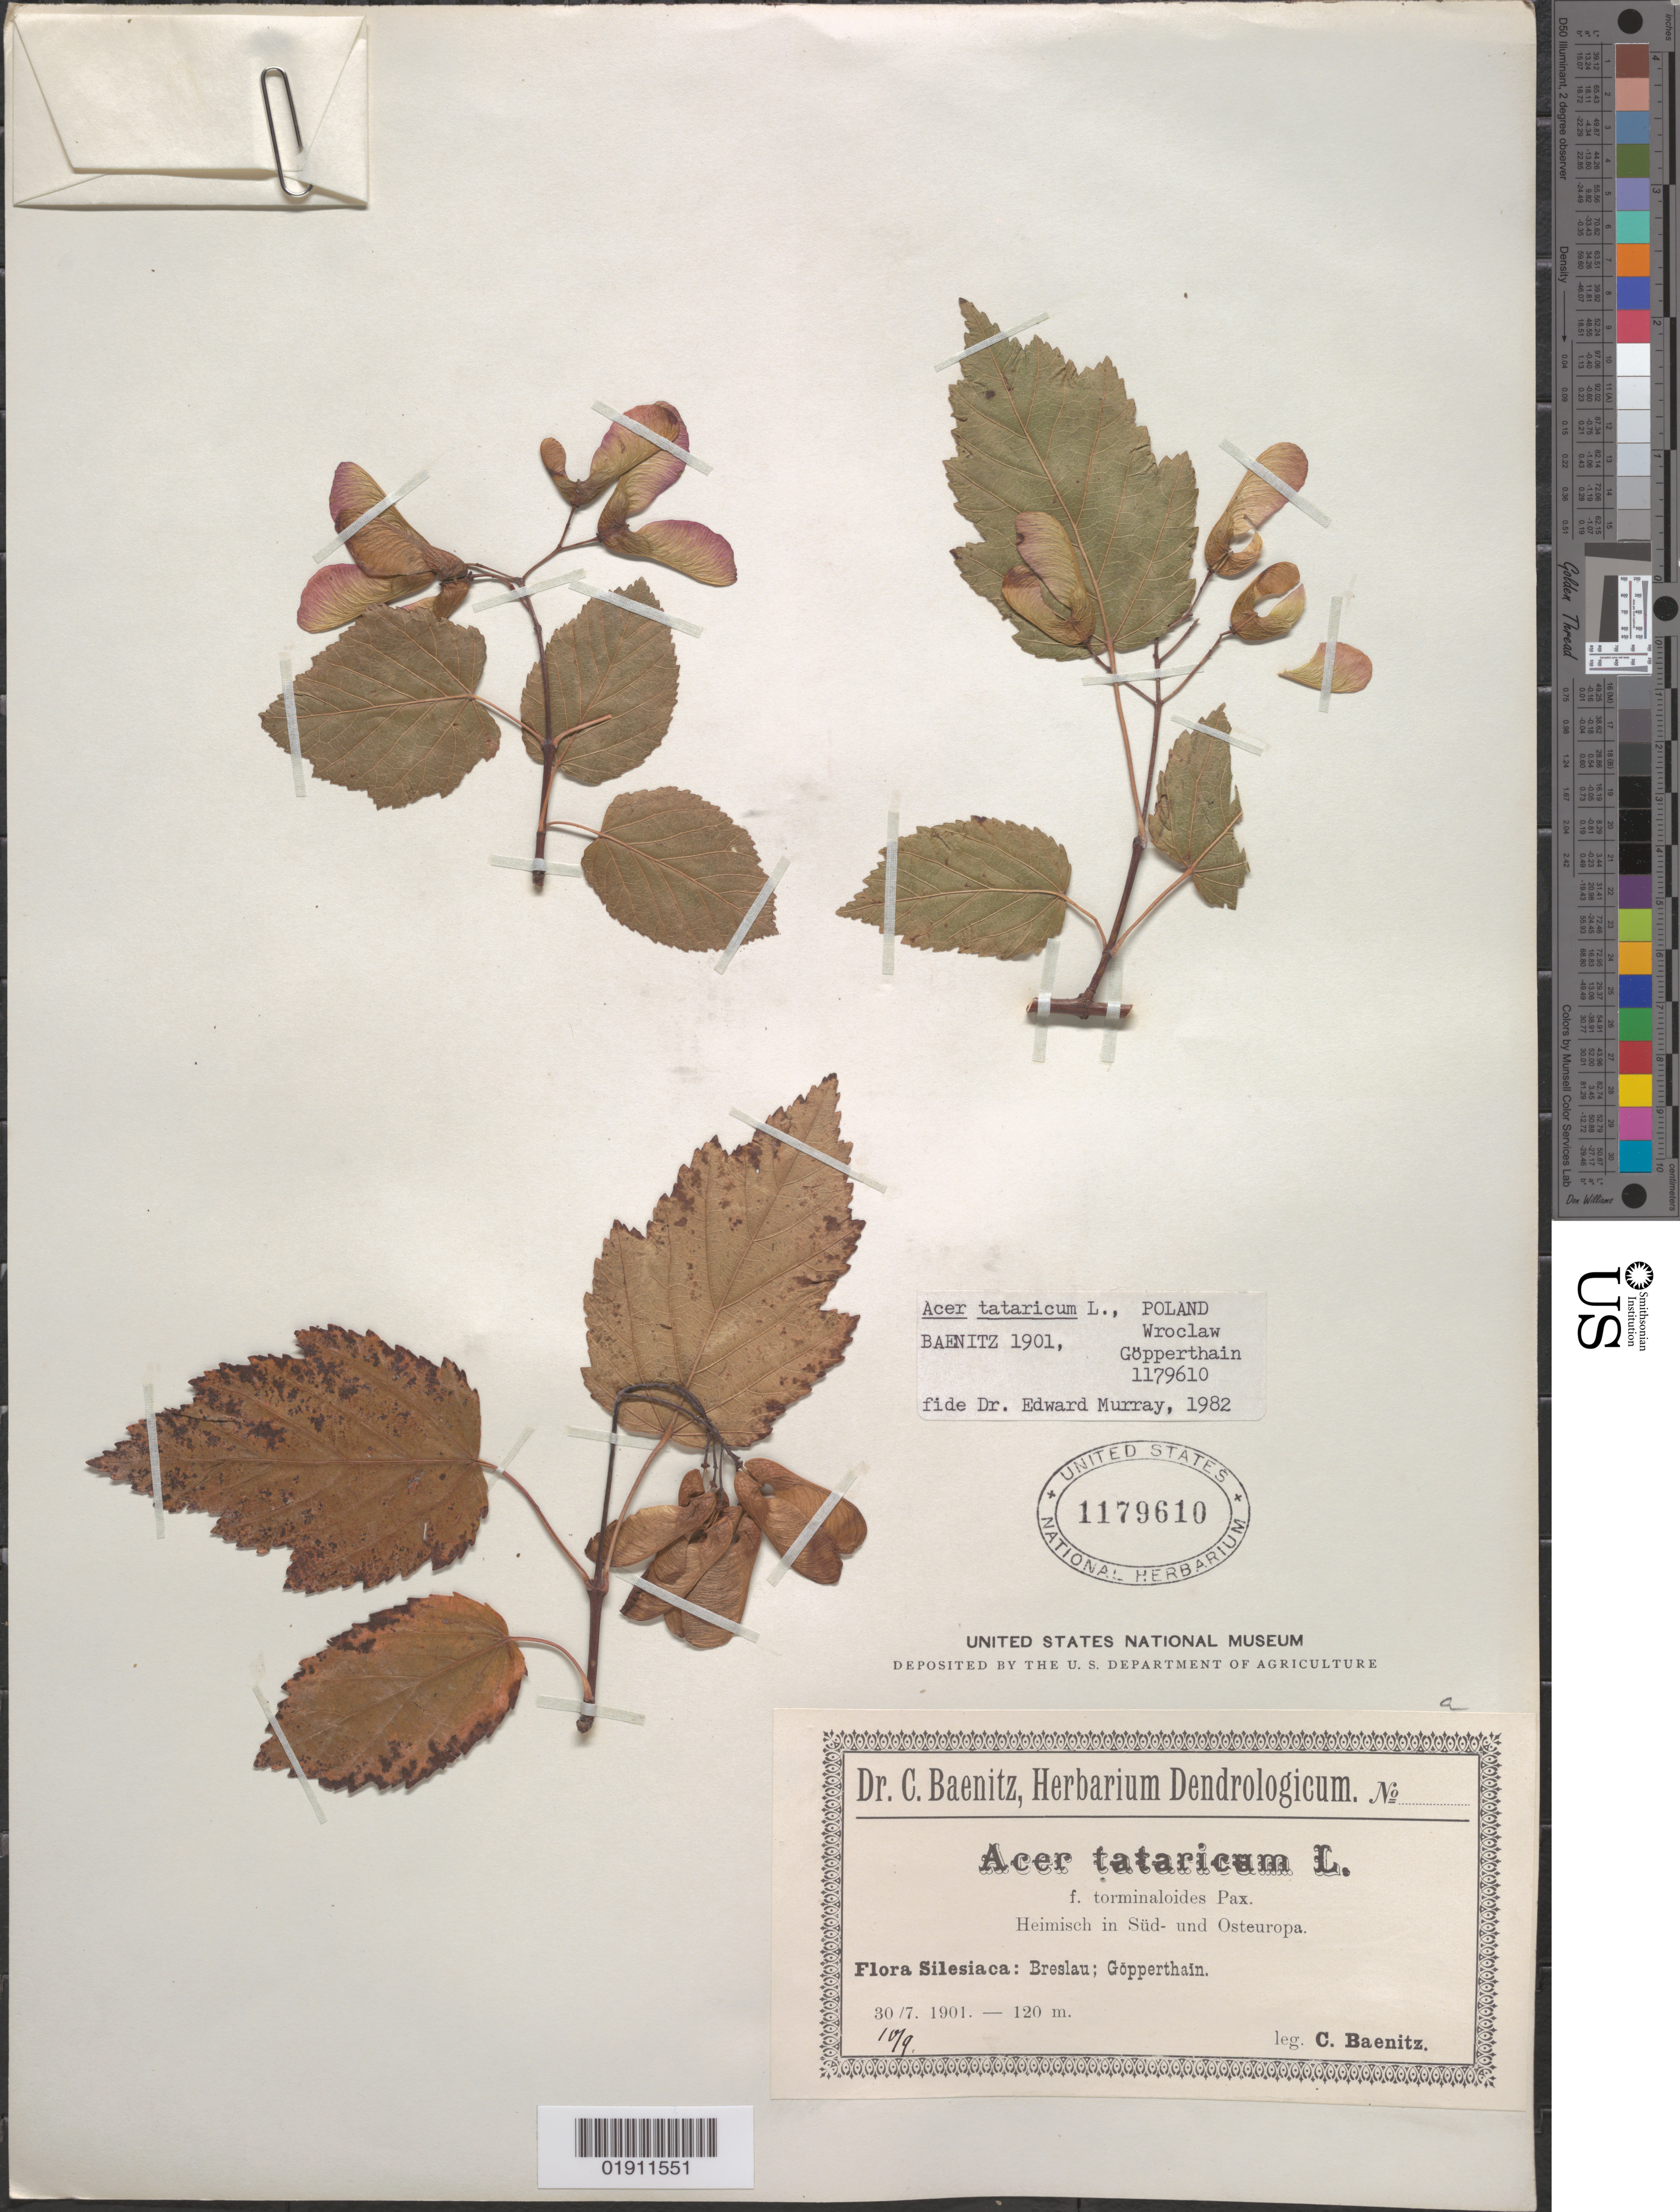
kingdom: Plantae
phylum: Tracheophyta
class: Magnoliopsida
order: Sapindales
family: Sapindaceae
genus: Acer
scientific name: Acer tataricum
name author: L.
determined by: Murray, Edward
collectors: C. G. Baenitz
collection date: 1901-07-30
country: Poland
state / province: Dolnoslaskie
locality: Breslau [Wrocław], Gopperthain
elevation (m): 120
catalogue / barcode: US 1179610